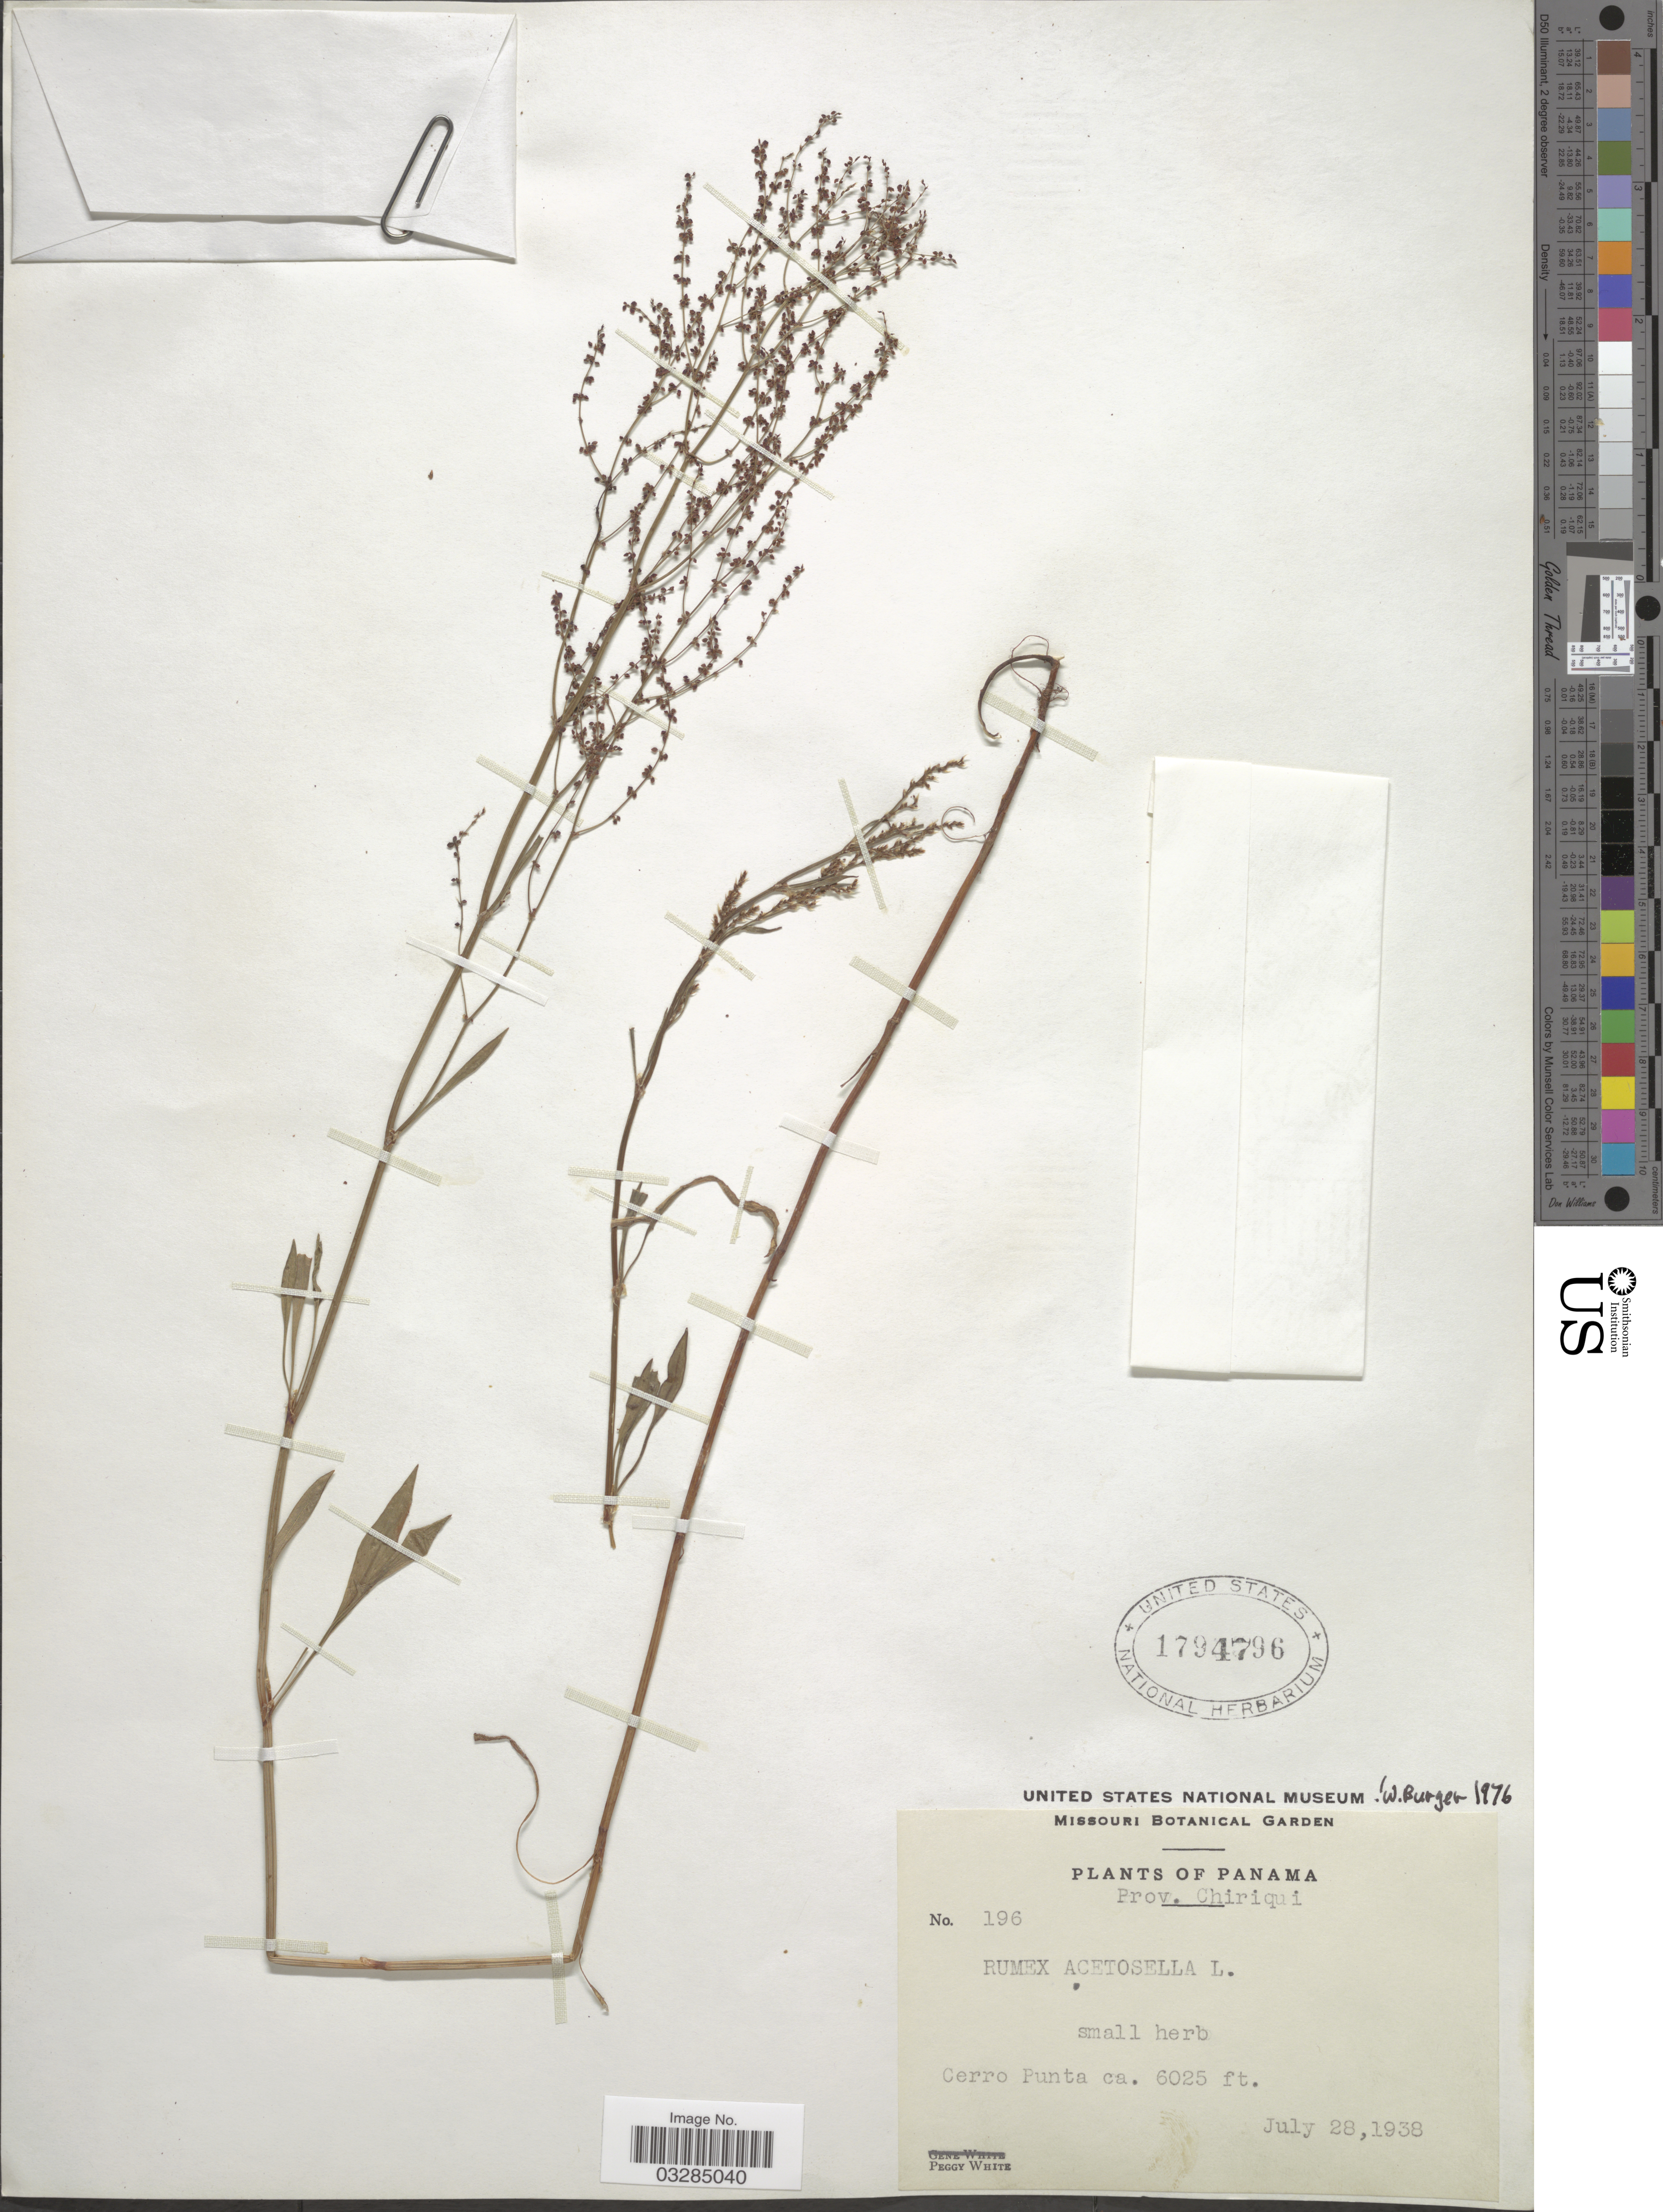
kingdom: Plantae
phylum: Tracheophyta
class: Magnoliopsida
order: Caryophyllales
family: Polygonaceae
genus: Rumex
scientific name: Rumex acetosella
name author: L.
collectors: P. White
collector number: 196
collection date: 1938-07-28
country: Panama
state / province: Chiriqui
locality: Cerro Punta.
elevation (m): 1836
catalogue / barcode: US 1794796